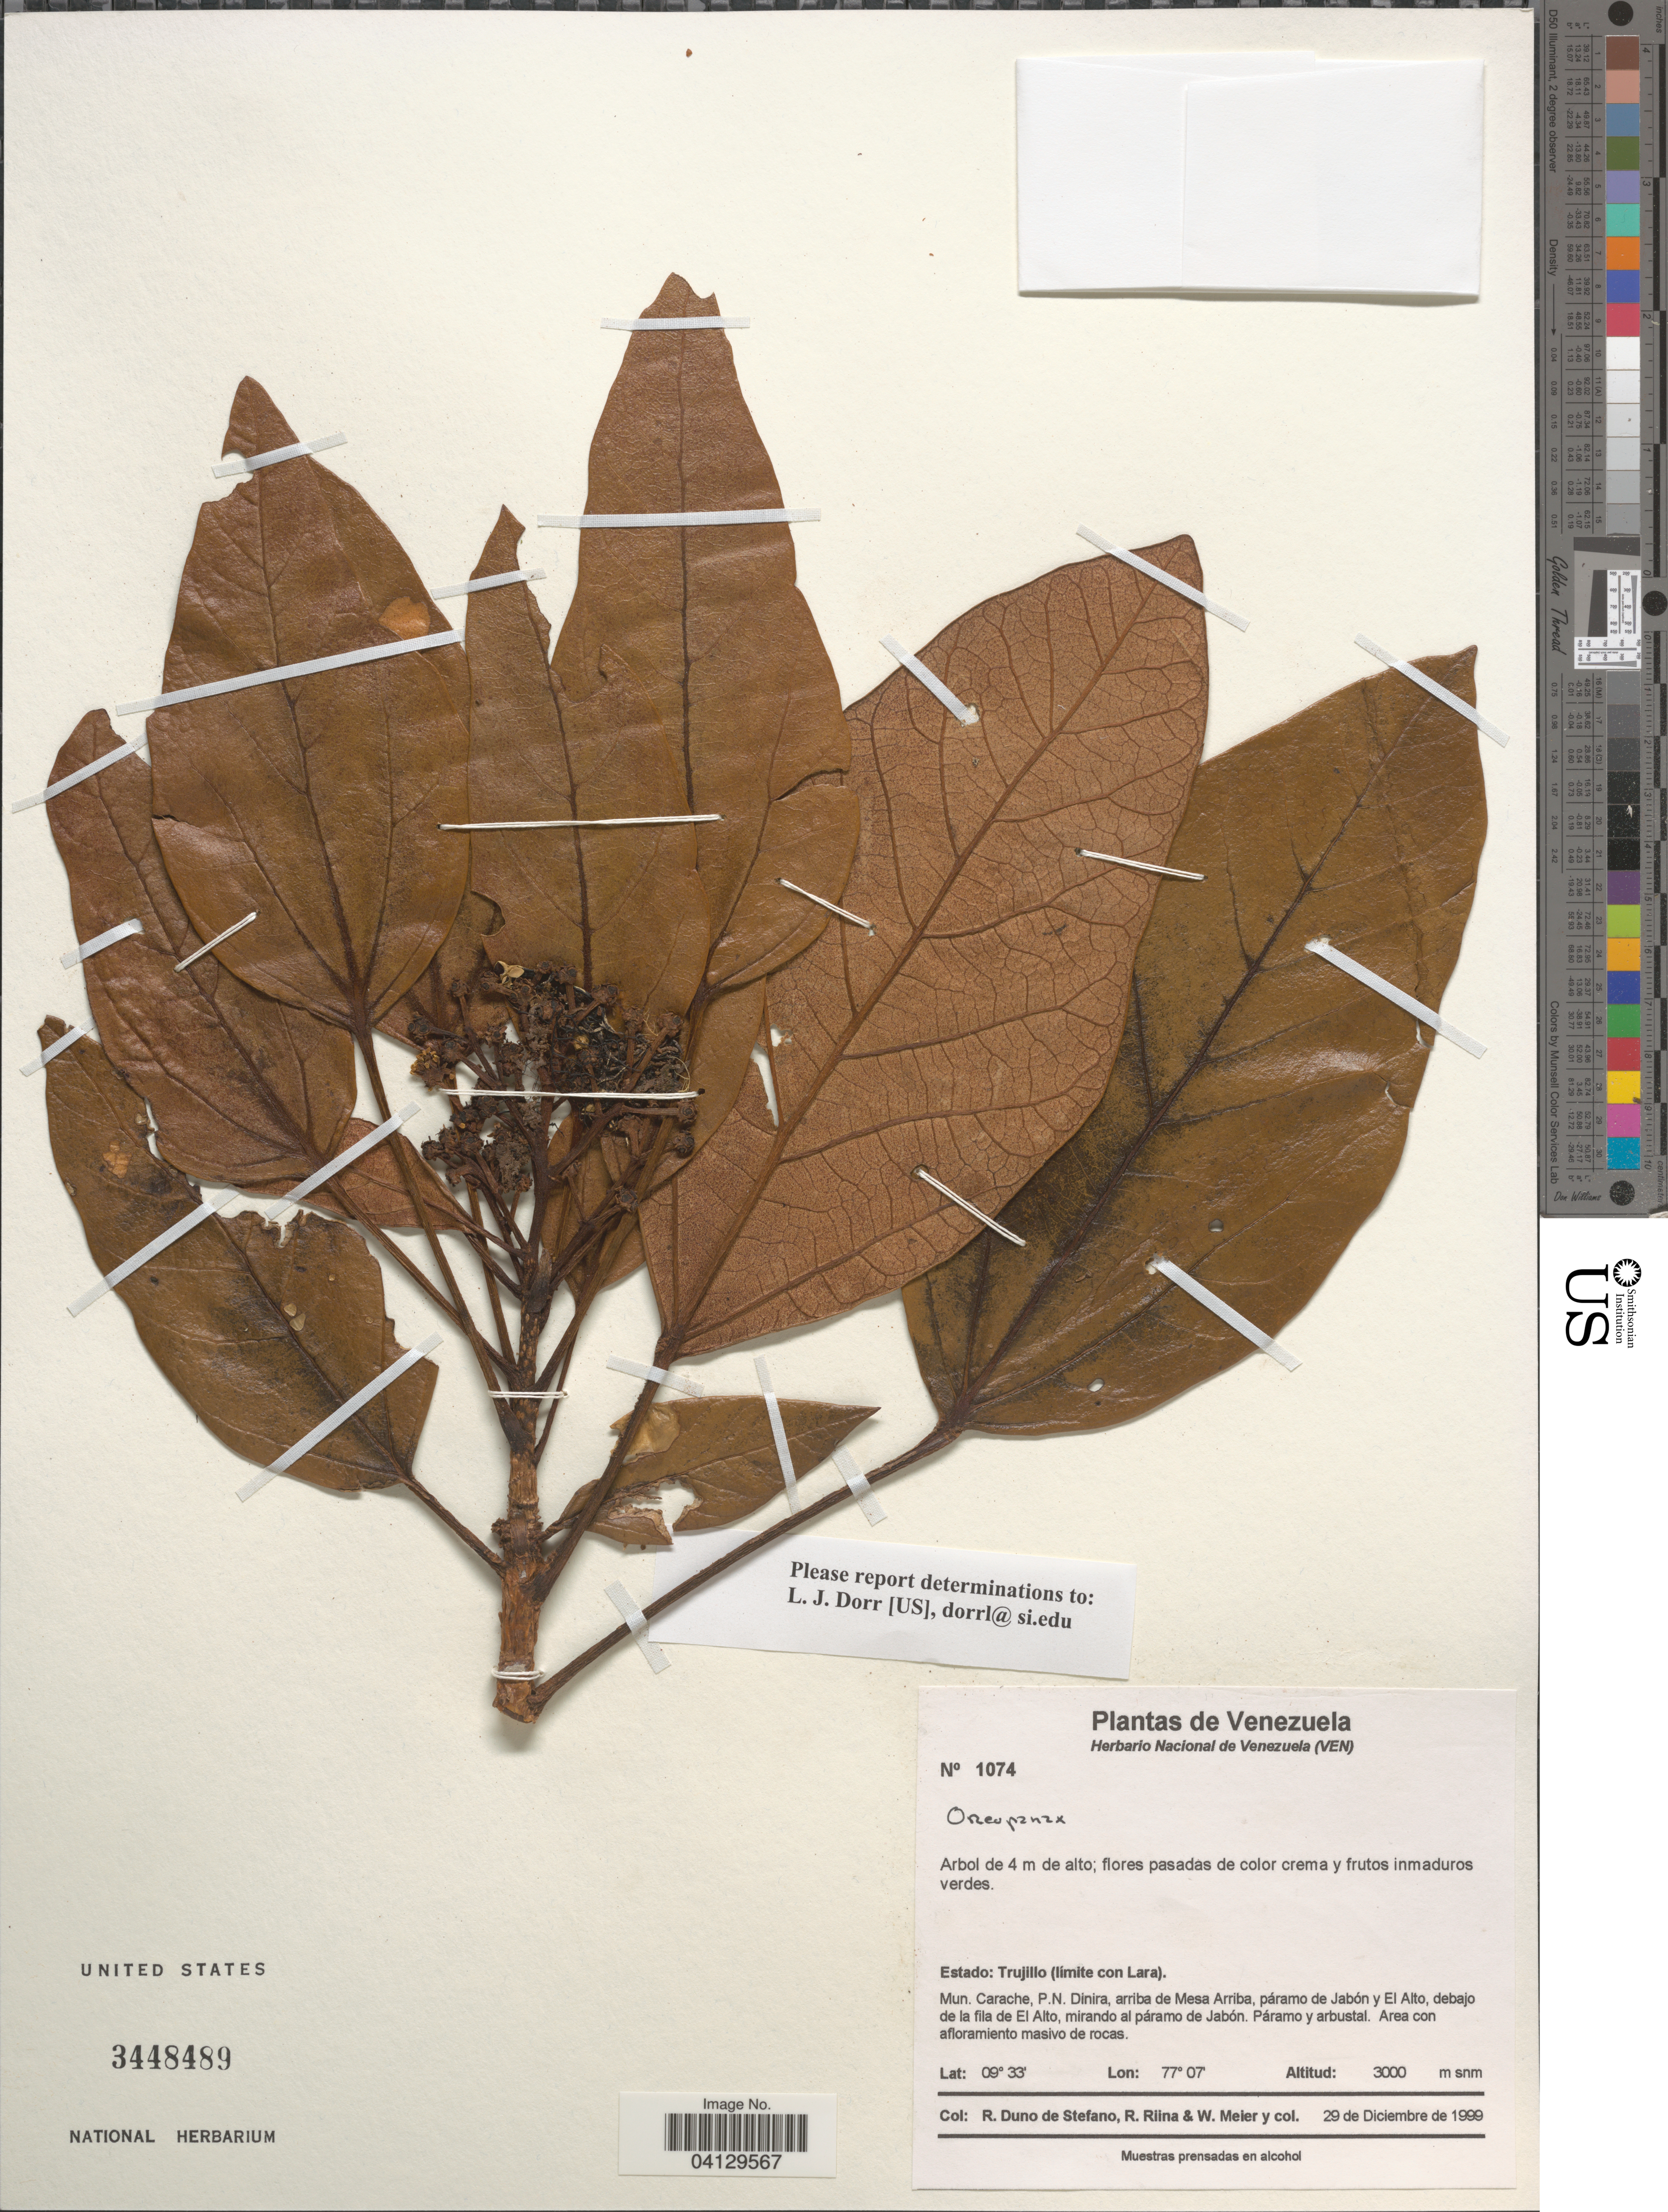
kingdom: Plantae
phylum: Tracheophyta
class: Magnoliopsida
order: Apiales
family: Araliaceae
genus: Oreopanax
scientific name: Oreopanax sp.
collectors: R. Duno de Stefano, R. Riina & W. Meier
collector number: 1074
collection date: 1999-12-29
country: Venezuela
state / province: Trujillo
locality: Estado: Trujillo (limite con Lara). Mun. Carache, P.N. Dinira, arriba de Mesa Arriba, páramo de Jabón y El Alto, debajo de la fila de El Alto, mirando al páramo de Jabón.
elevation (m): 3000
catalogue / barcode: US 3448489